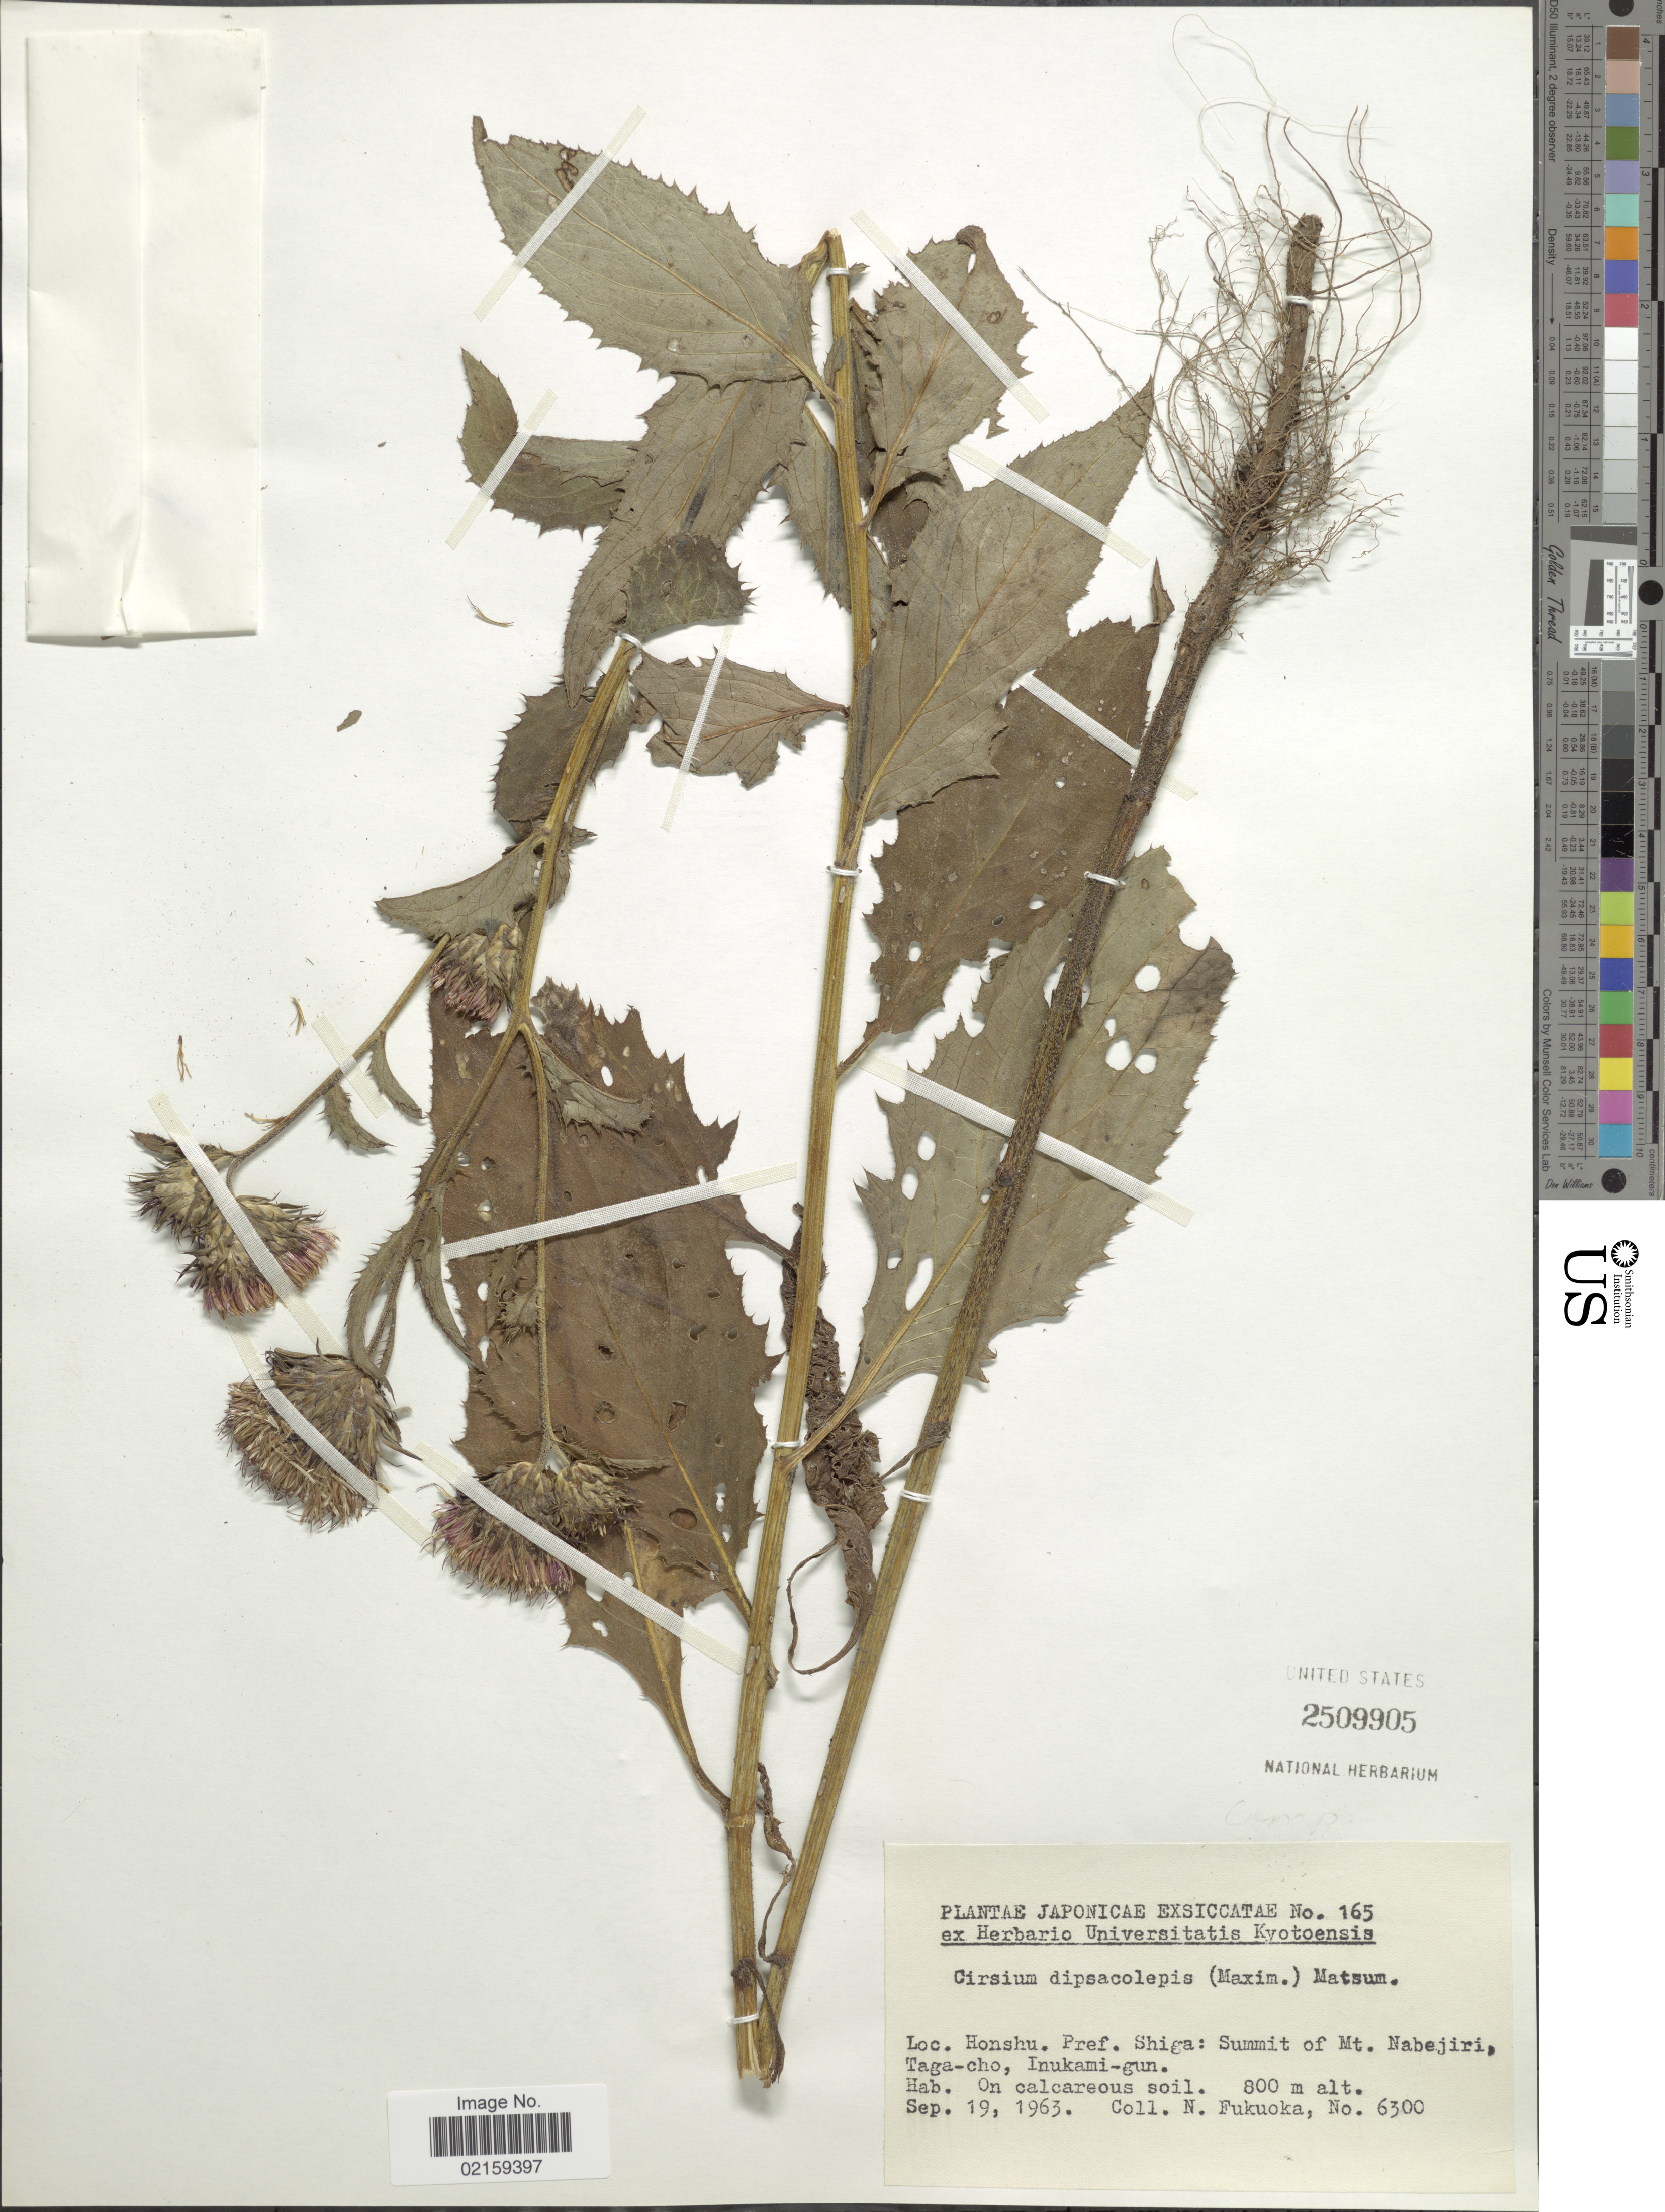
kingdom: Plantae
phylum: Tracheophyta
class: Magnoliopsida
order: Asterales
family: Asteraceae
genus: Cirsium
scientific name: Cirsium dipsacolepis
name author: (Maxim.) Matsum.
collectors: N. Fukuoka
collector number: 6300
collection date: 1963-09-19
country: Japan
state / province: Siga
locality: Honshu. Pref. ShigaL: Summit of Mt. Nabejiri, Taga-cho, Inukami-gun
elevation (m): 800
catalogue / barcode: US 2509905